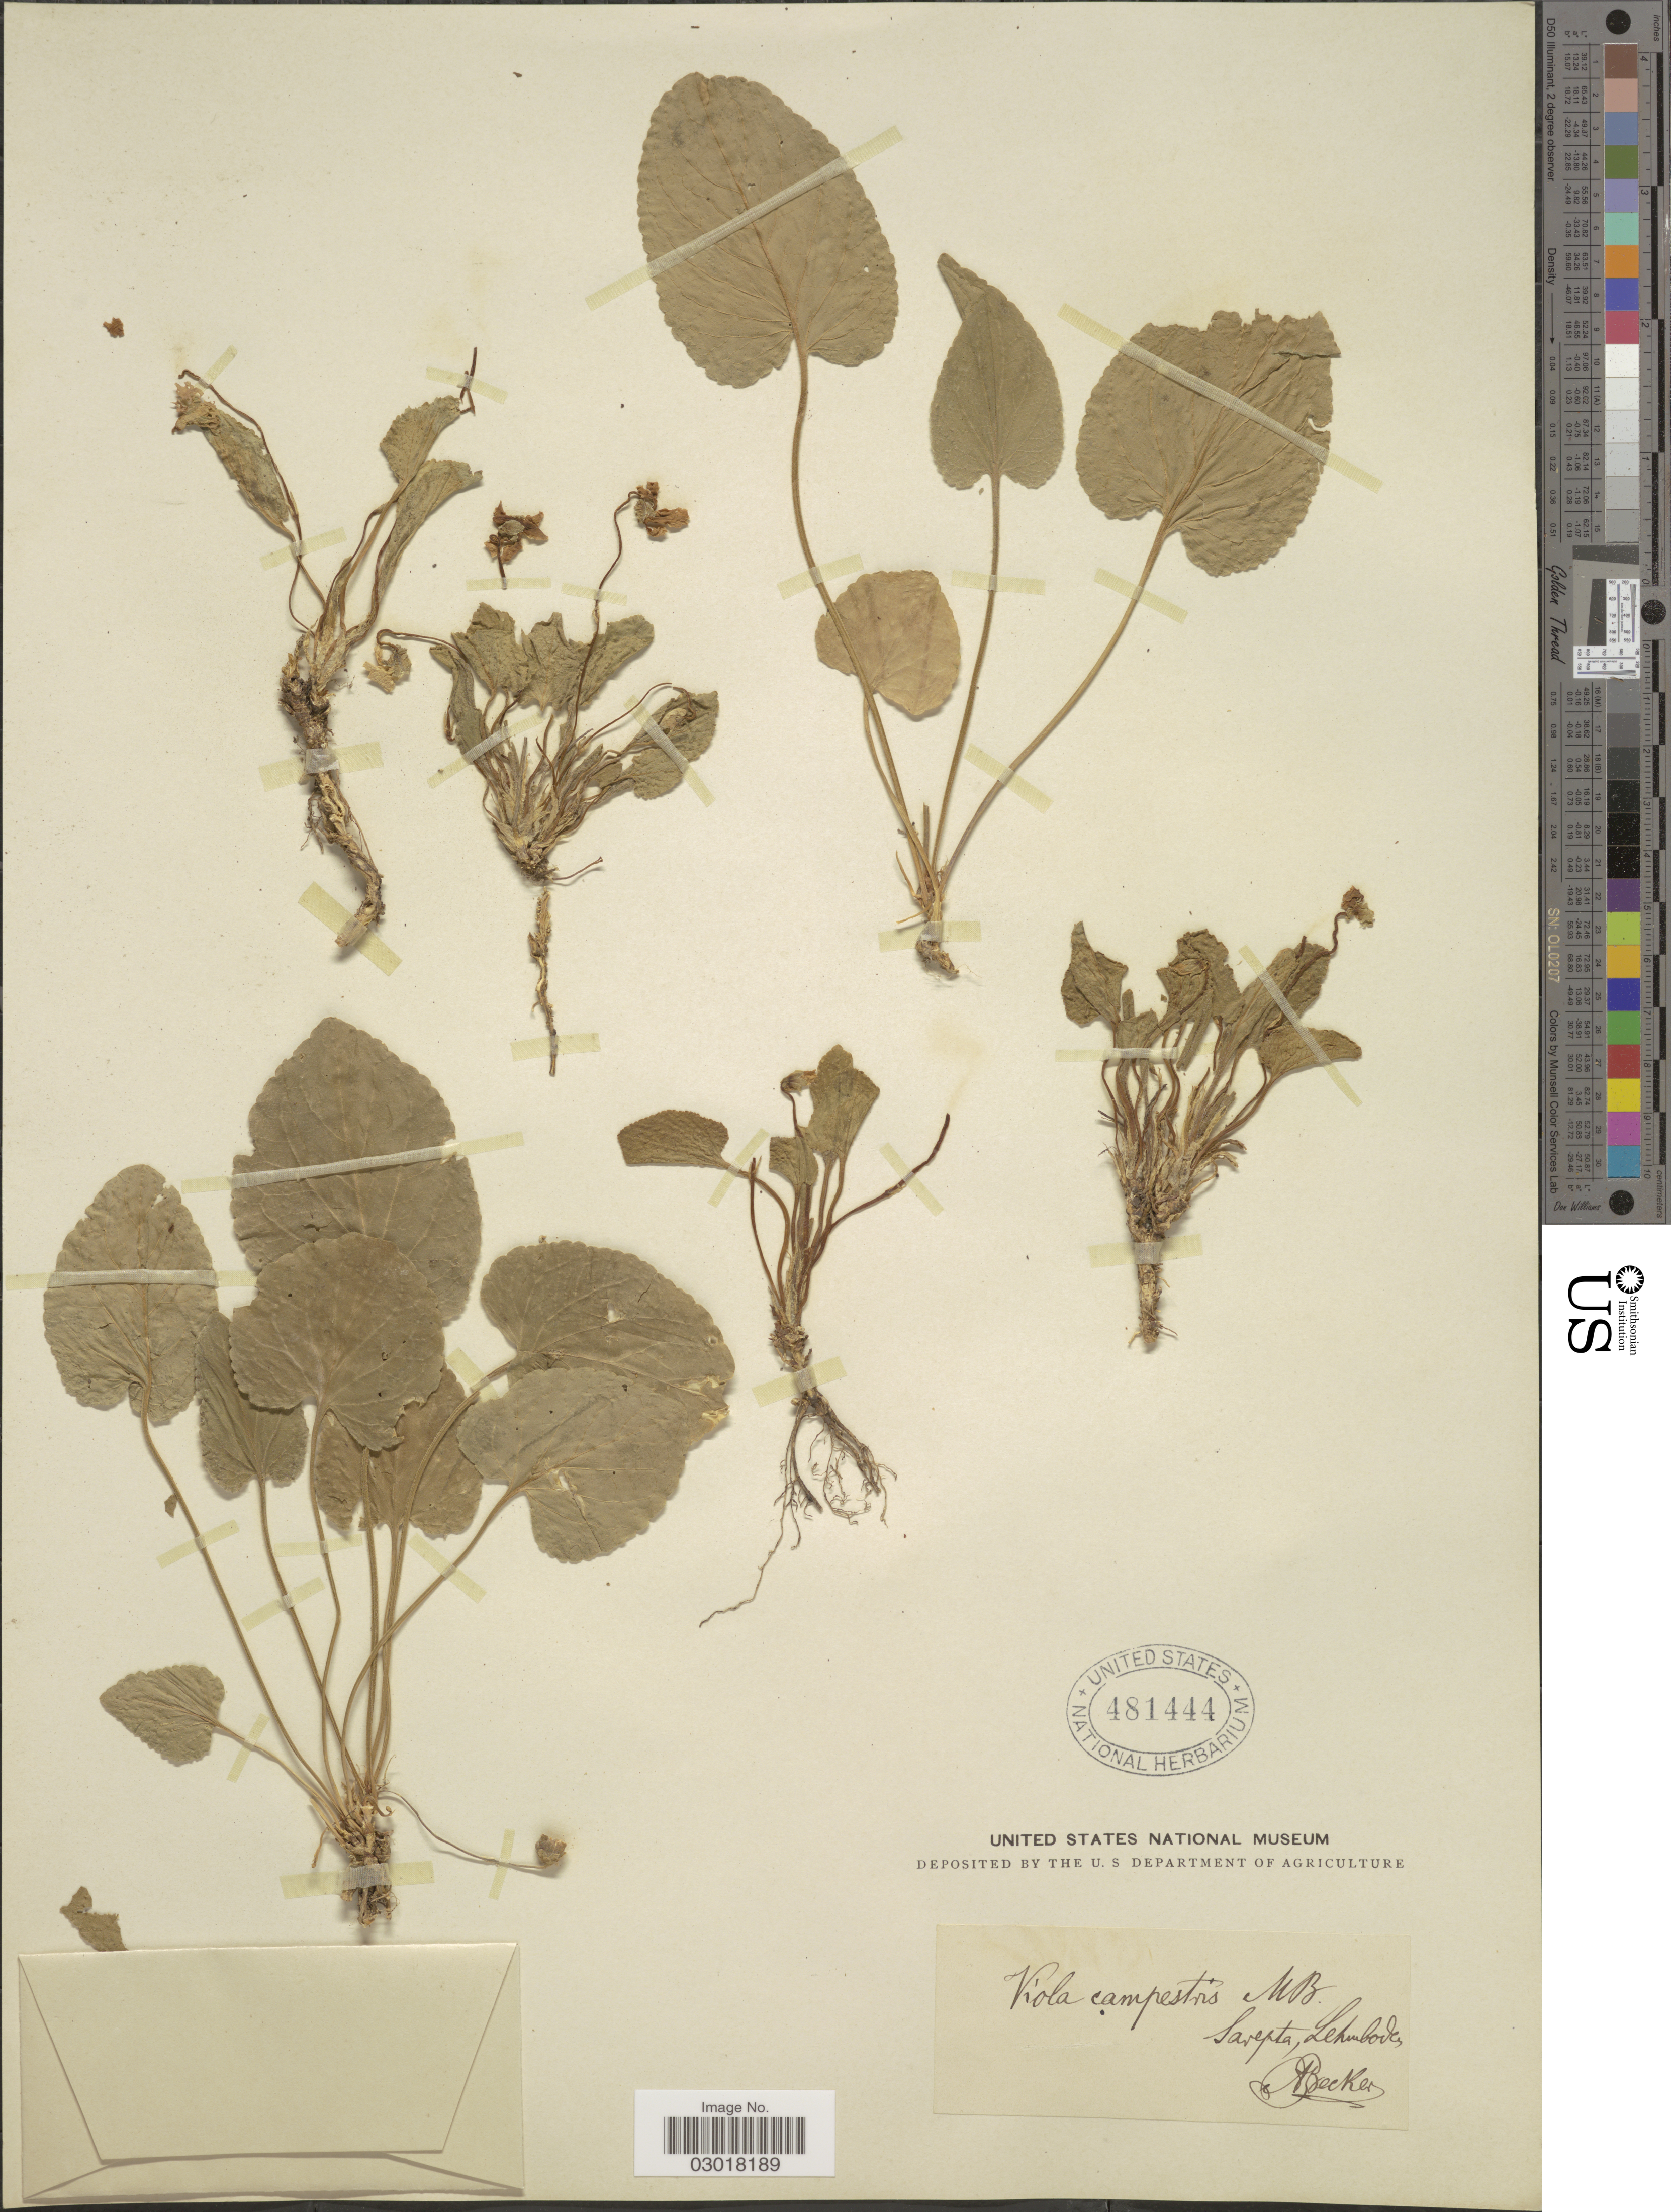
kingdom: Plantae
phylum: Tracheophyta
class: Magnoliopsida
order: Malpighiales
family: Violaceae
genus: Viola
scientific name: Viola campestris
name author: M. Bieb.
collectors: A. Becker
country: Russian Federation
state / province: Volgograd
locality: Sarepta, Lehmboden.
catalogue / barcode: US 481444